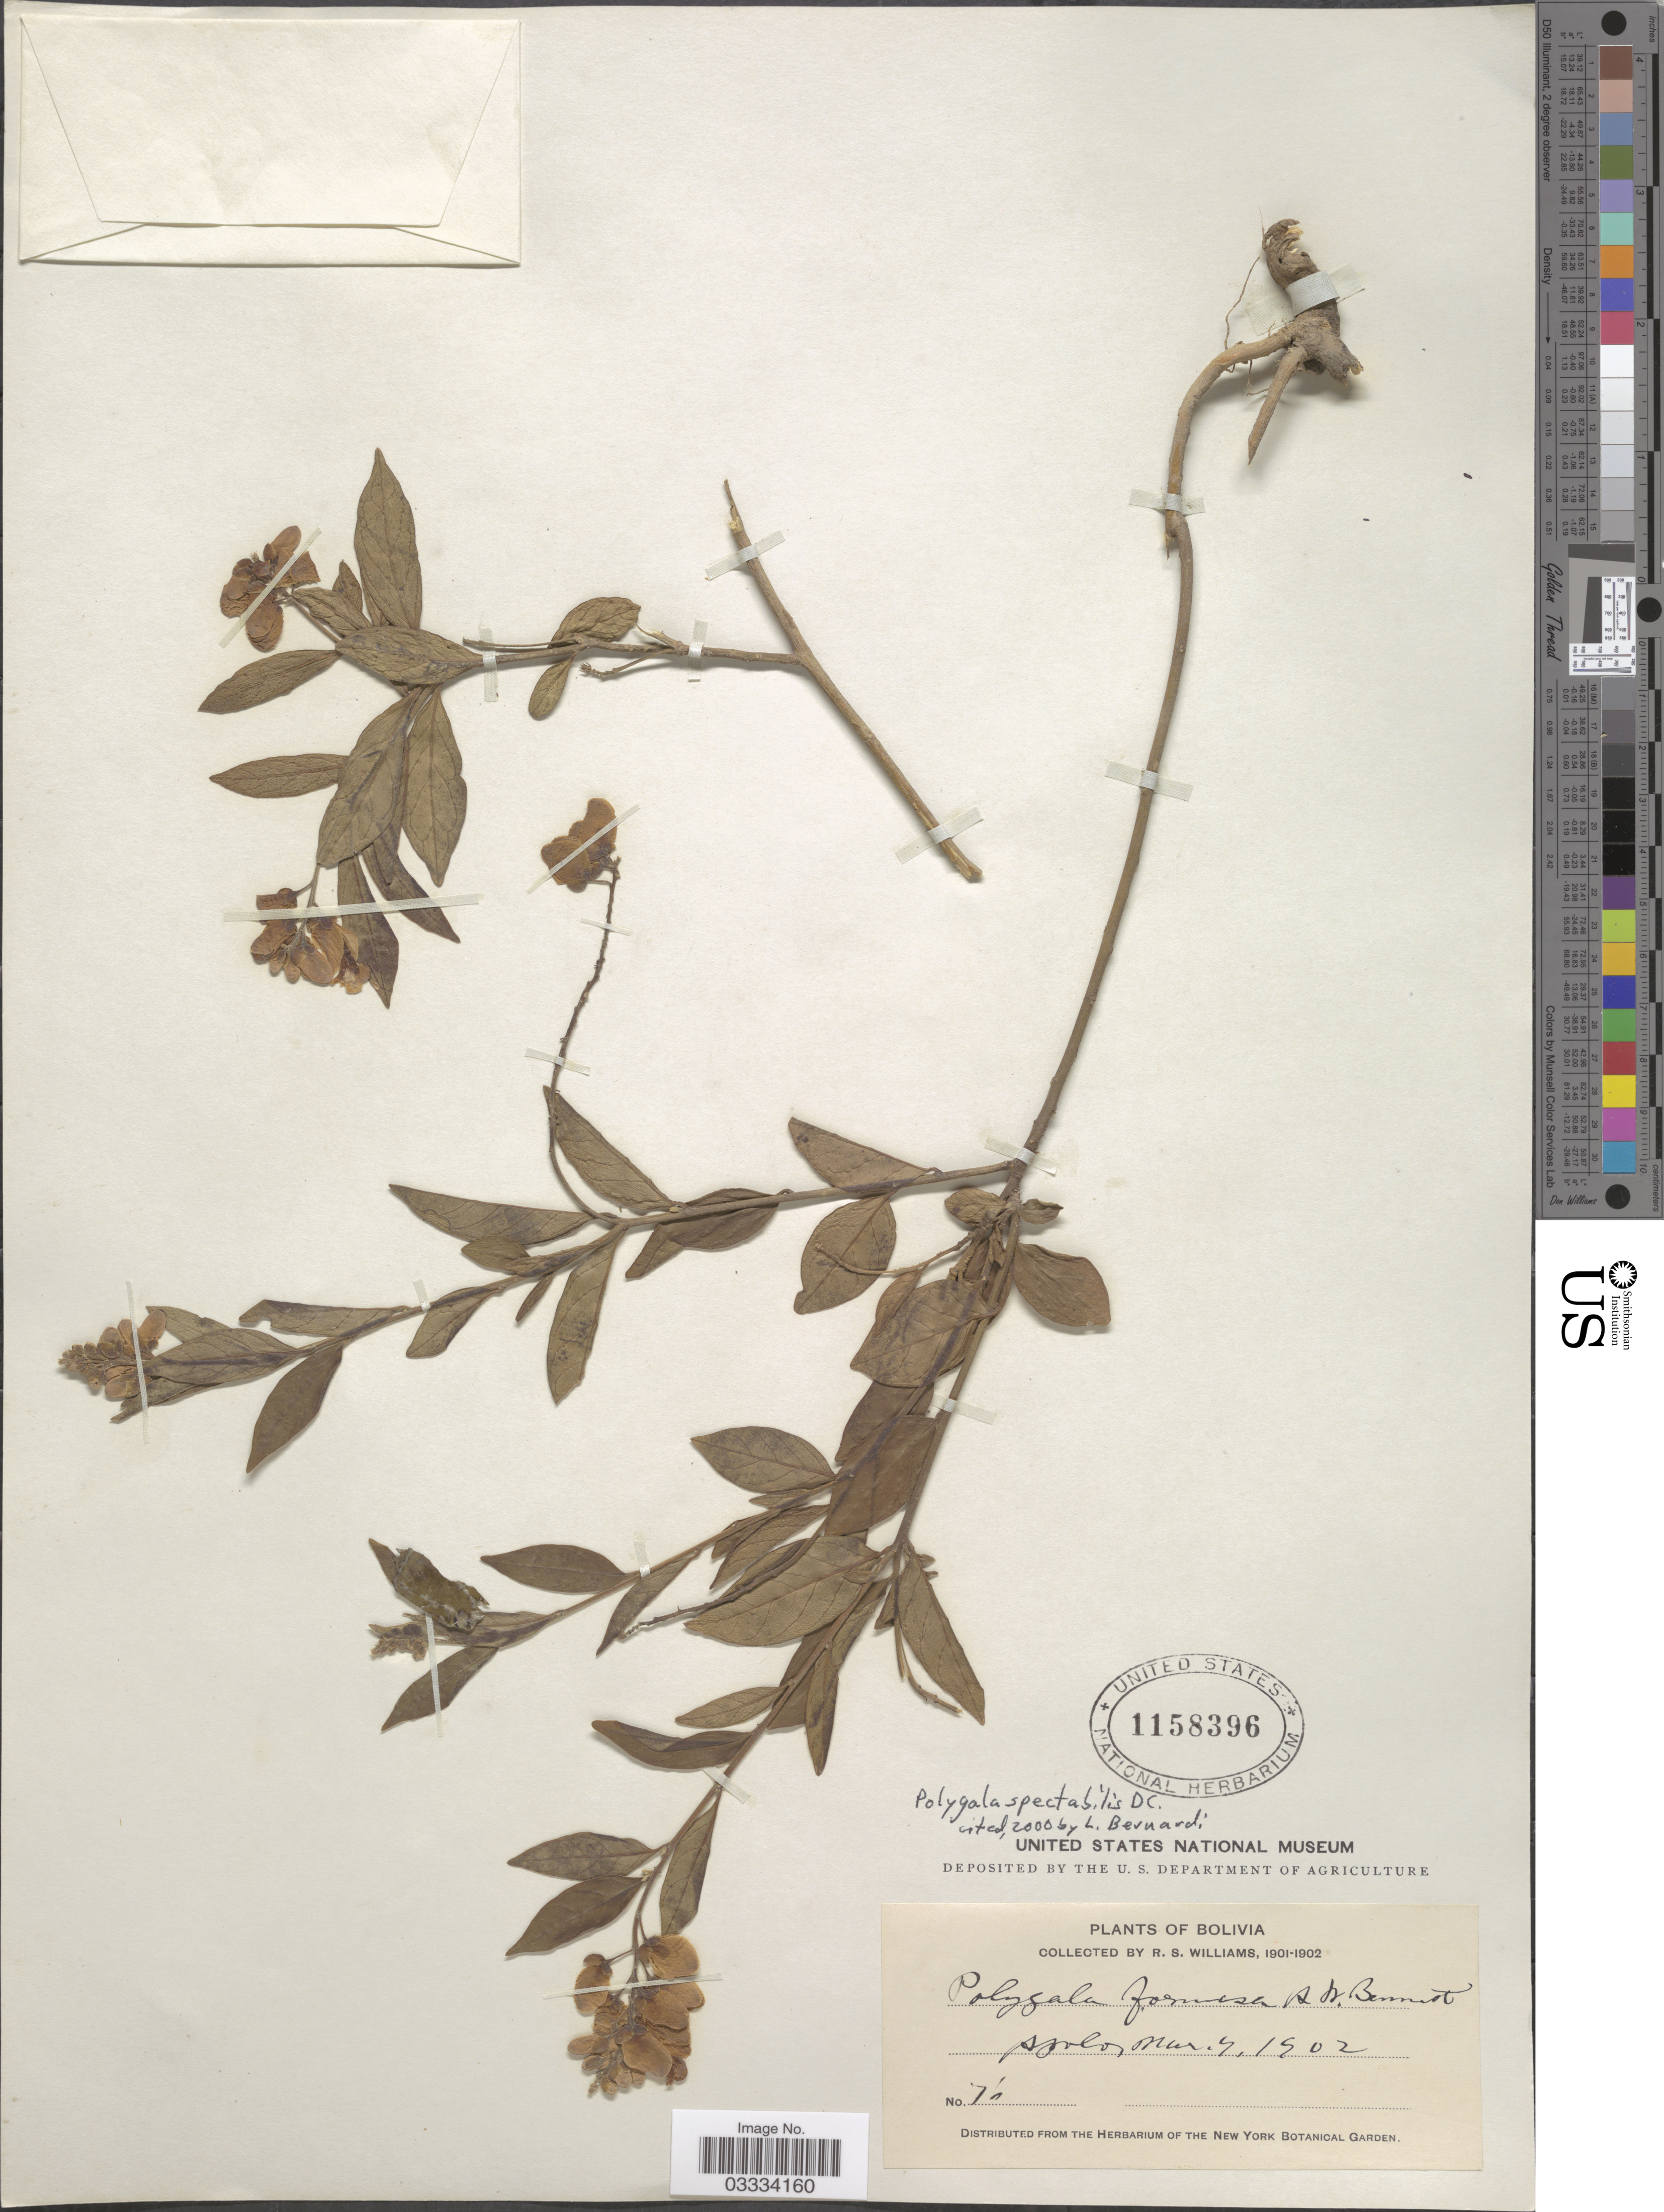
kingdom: Plantae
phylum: Tracheophyta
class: Magnoliopsida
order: Fabales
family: Polygalaceae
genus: Caamembeca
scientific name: Caamembeca andina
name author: (A.W. Benn.) J.F.B. Pastore & Mabb.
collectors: R. S. Williams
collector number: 76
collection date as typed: Mar. 4, 1902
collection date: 1902-03-04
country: Bolivia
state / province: La Paz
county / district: Franz Tamayo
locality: Apolo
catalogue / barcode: US 1158396